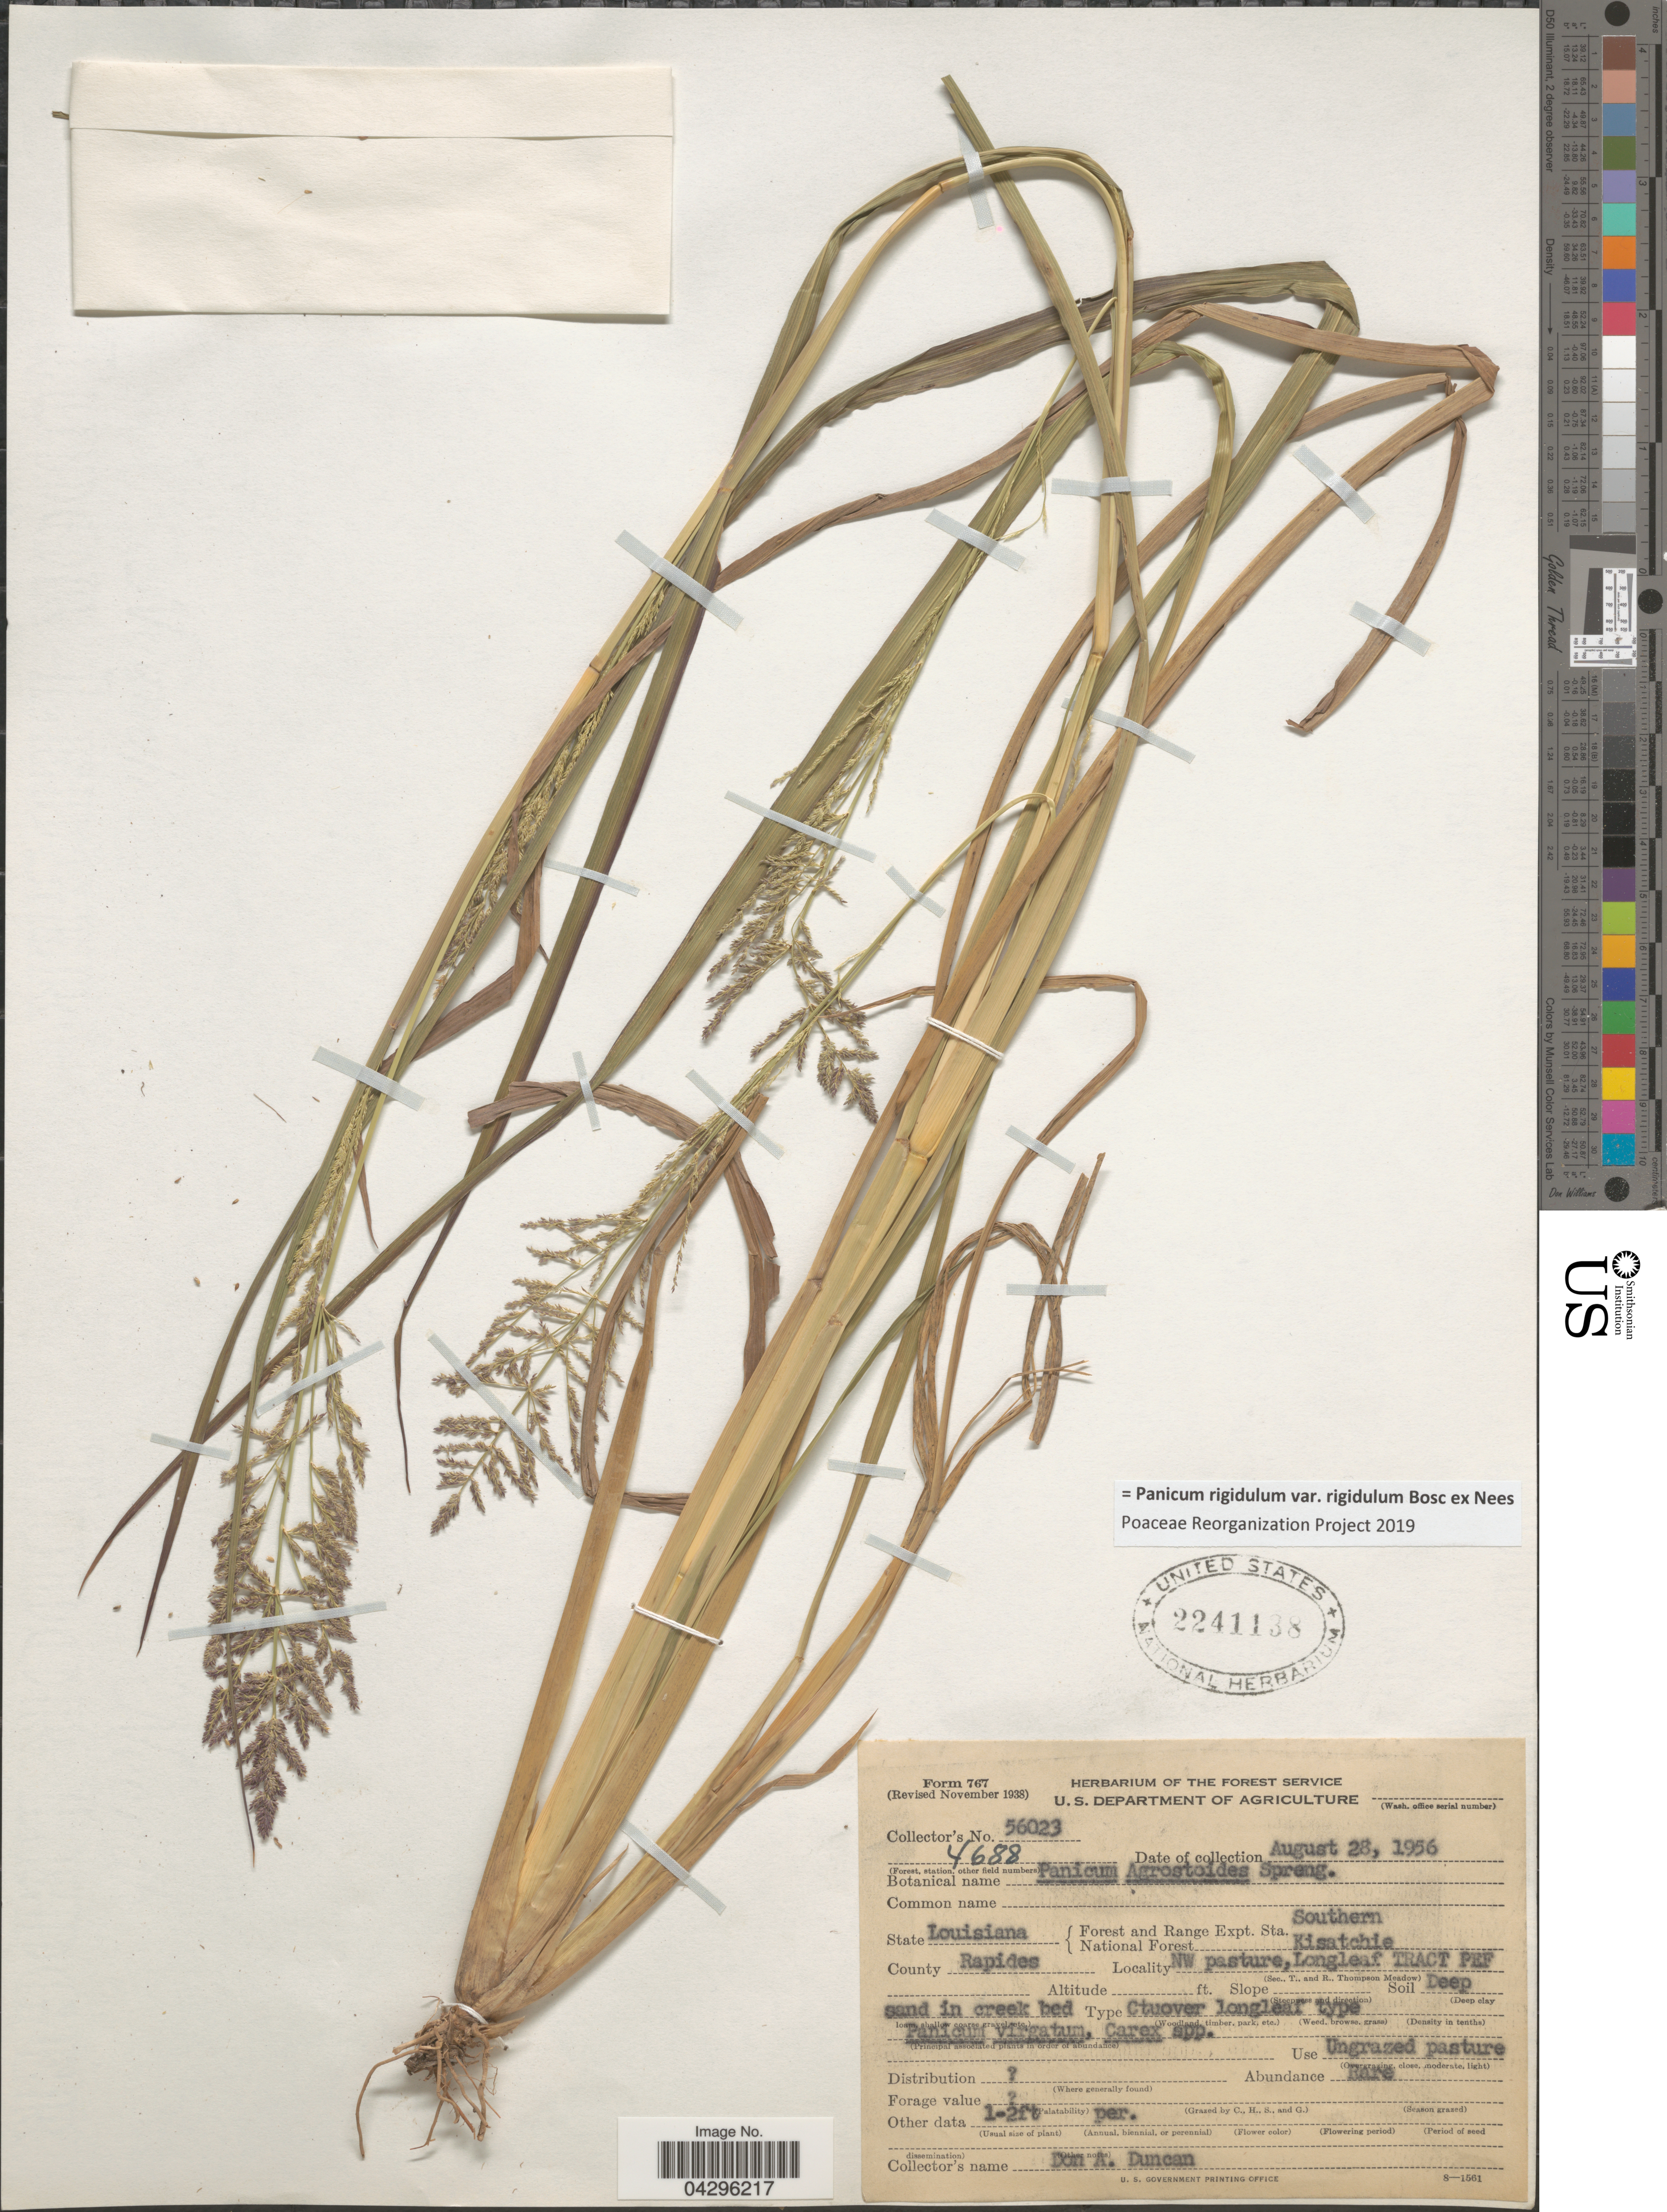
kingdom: Plantae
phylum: Tracheophyta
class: Liliopsida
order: Poales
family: Poaceae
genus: Panicum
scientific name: Panicum rigidulum var. rigidulum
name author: Bosc ex Nees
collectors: D. Duncan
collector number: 56023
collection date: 1956-08-28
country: United States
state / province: Louisiana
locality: Forest and Range Expt. Sta. National Forest Southern Kisatchie. County Rapides. NW pasture, Longleaf Tract Pef.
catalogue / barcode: US 2241138